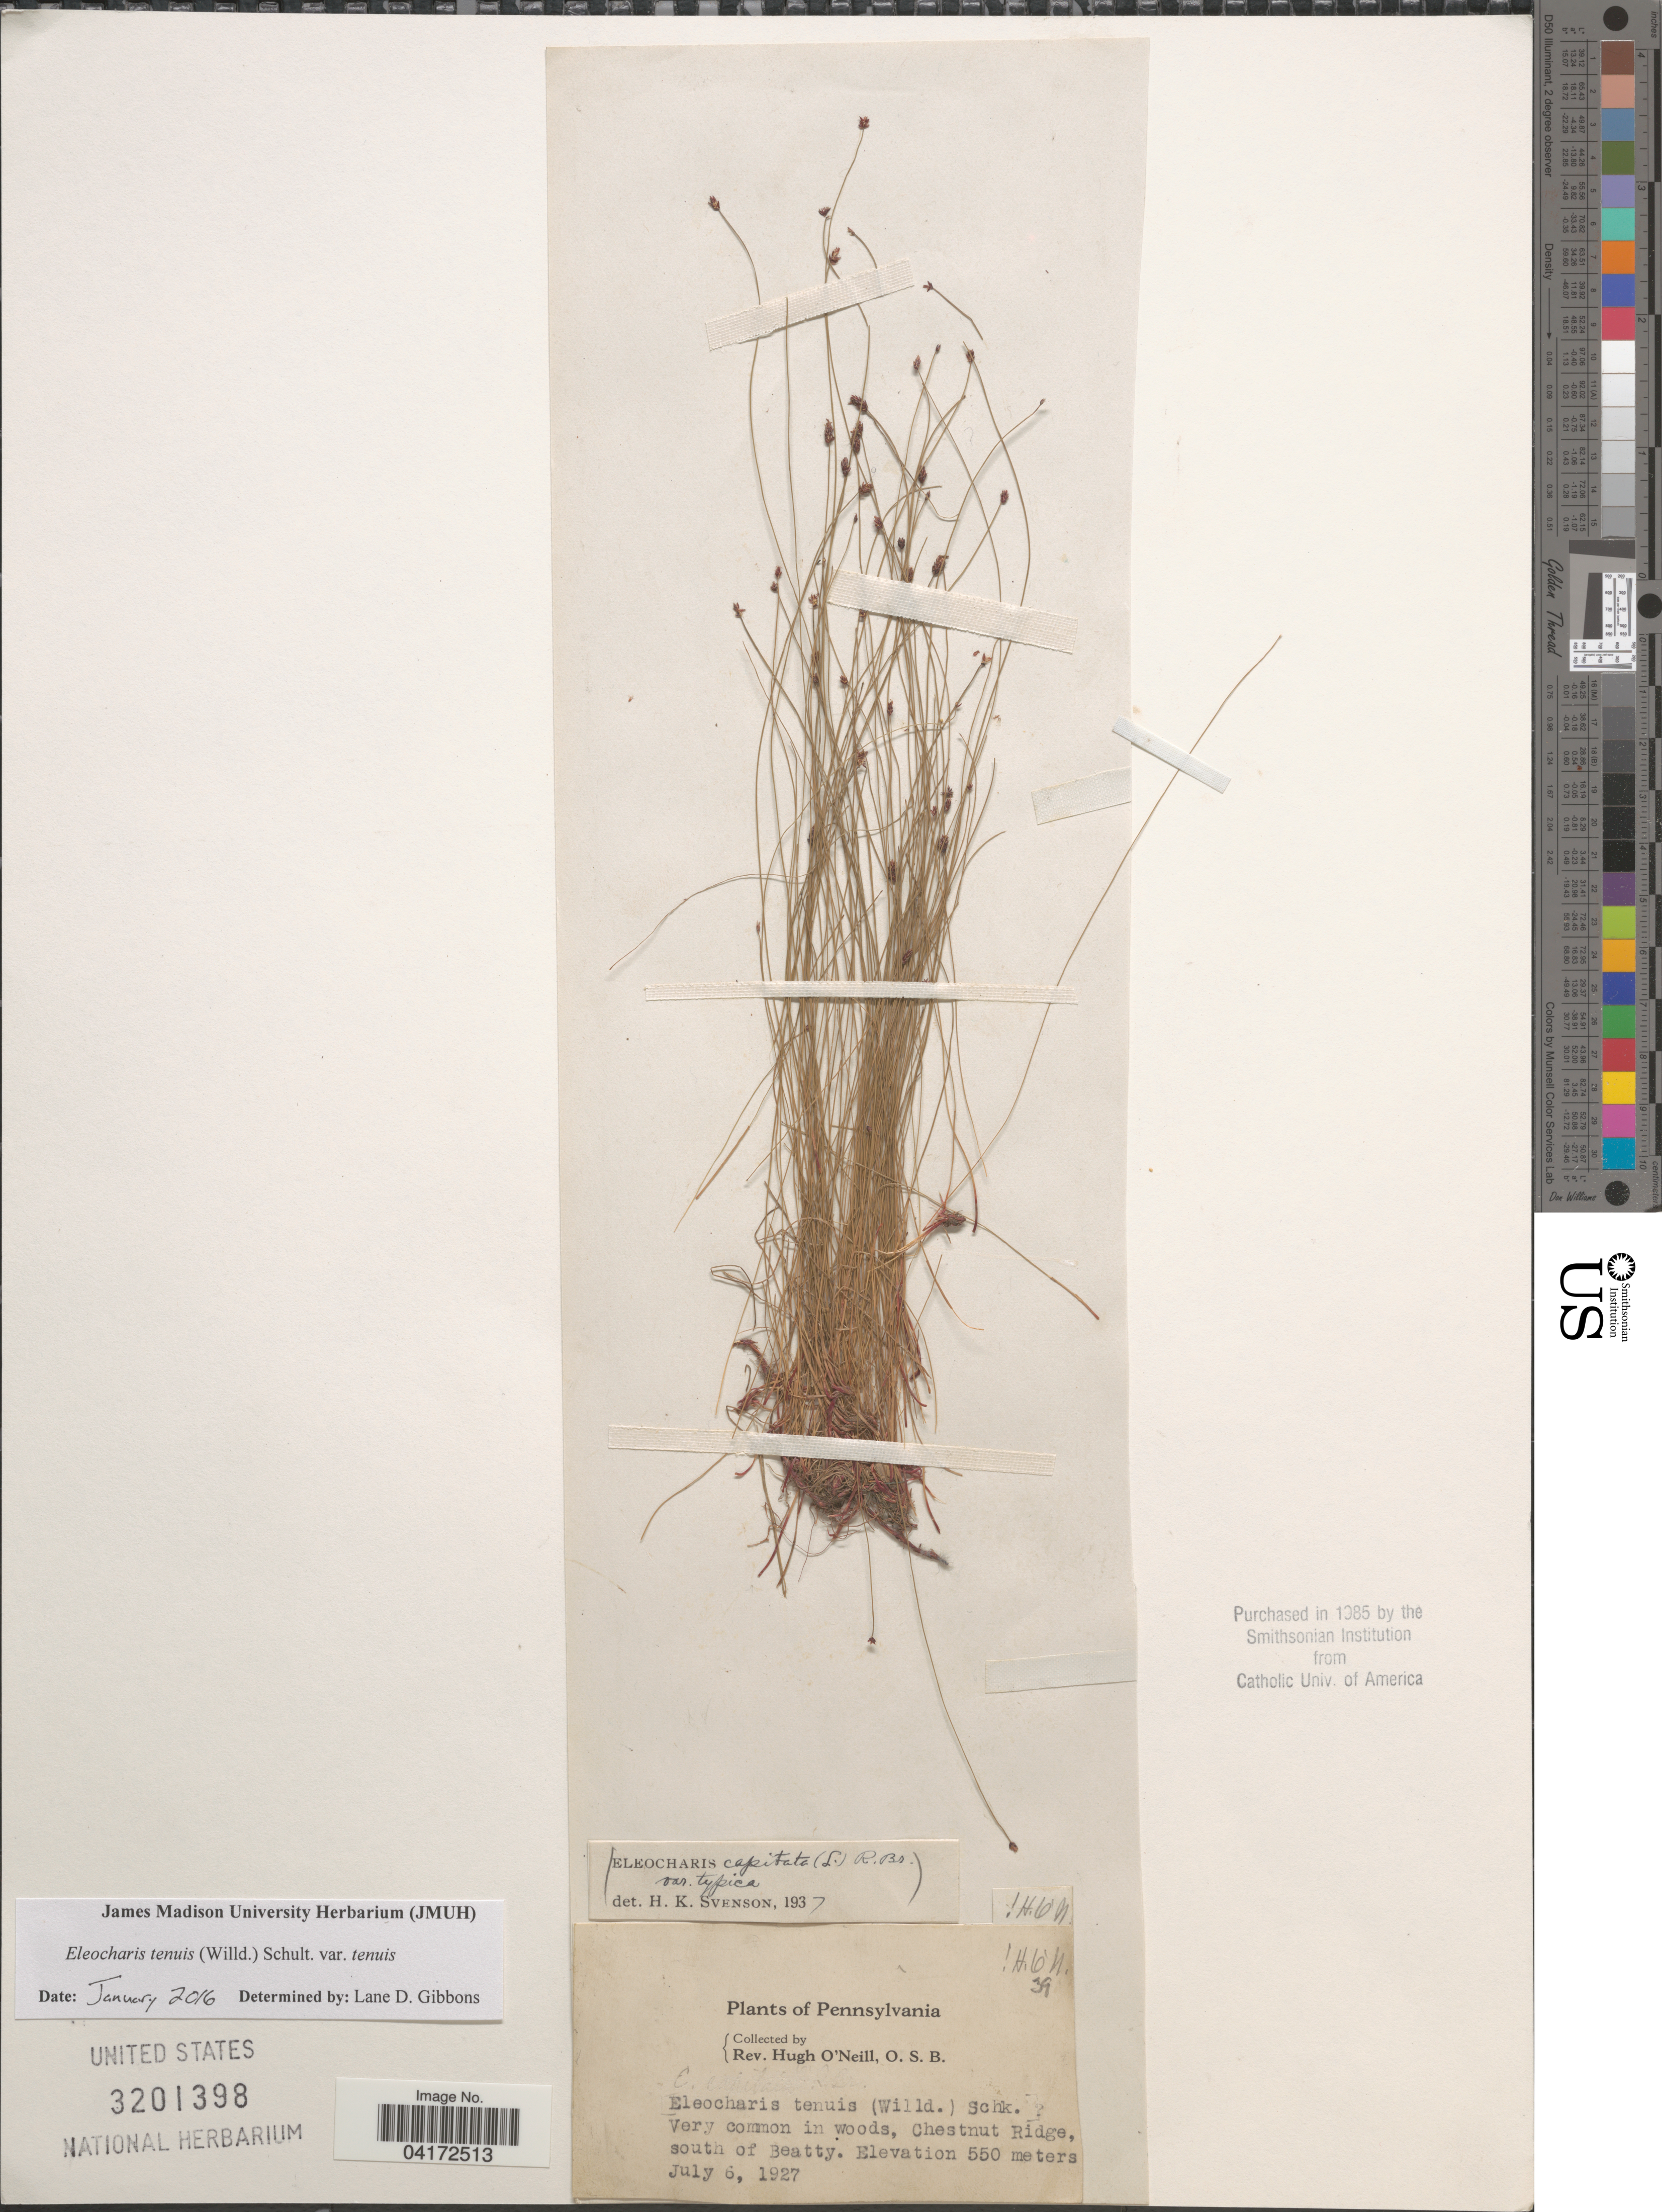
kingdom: Plantae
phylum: Tracheophyta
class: Liliopsida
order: Poales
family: Cyperaceae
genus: Eleocharis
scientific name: Eleocharis tenuis var. tenuis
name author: (Willd.) Schult.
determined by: Gibbons, Lane D.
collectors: H. O'Neill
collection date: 1927-07-06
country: United States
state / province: Pennsylvania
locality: Chestnut Ridge, south of Beatty.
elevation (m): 550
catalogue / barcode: US 3201398